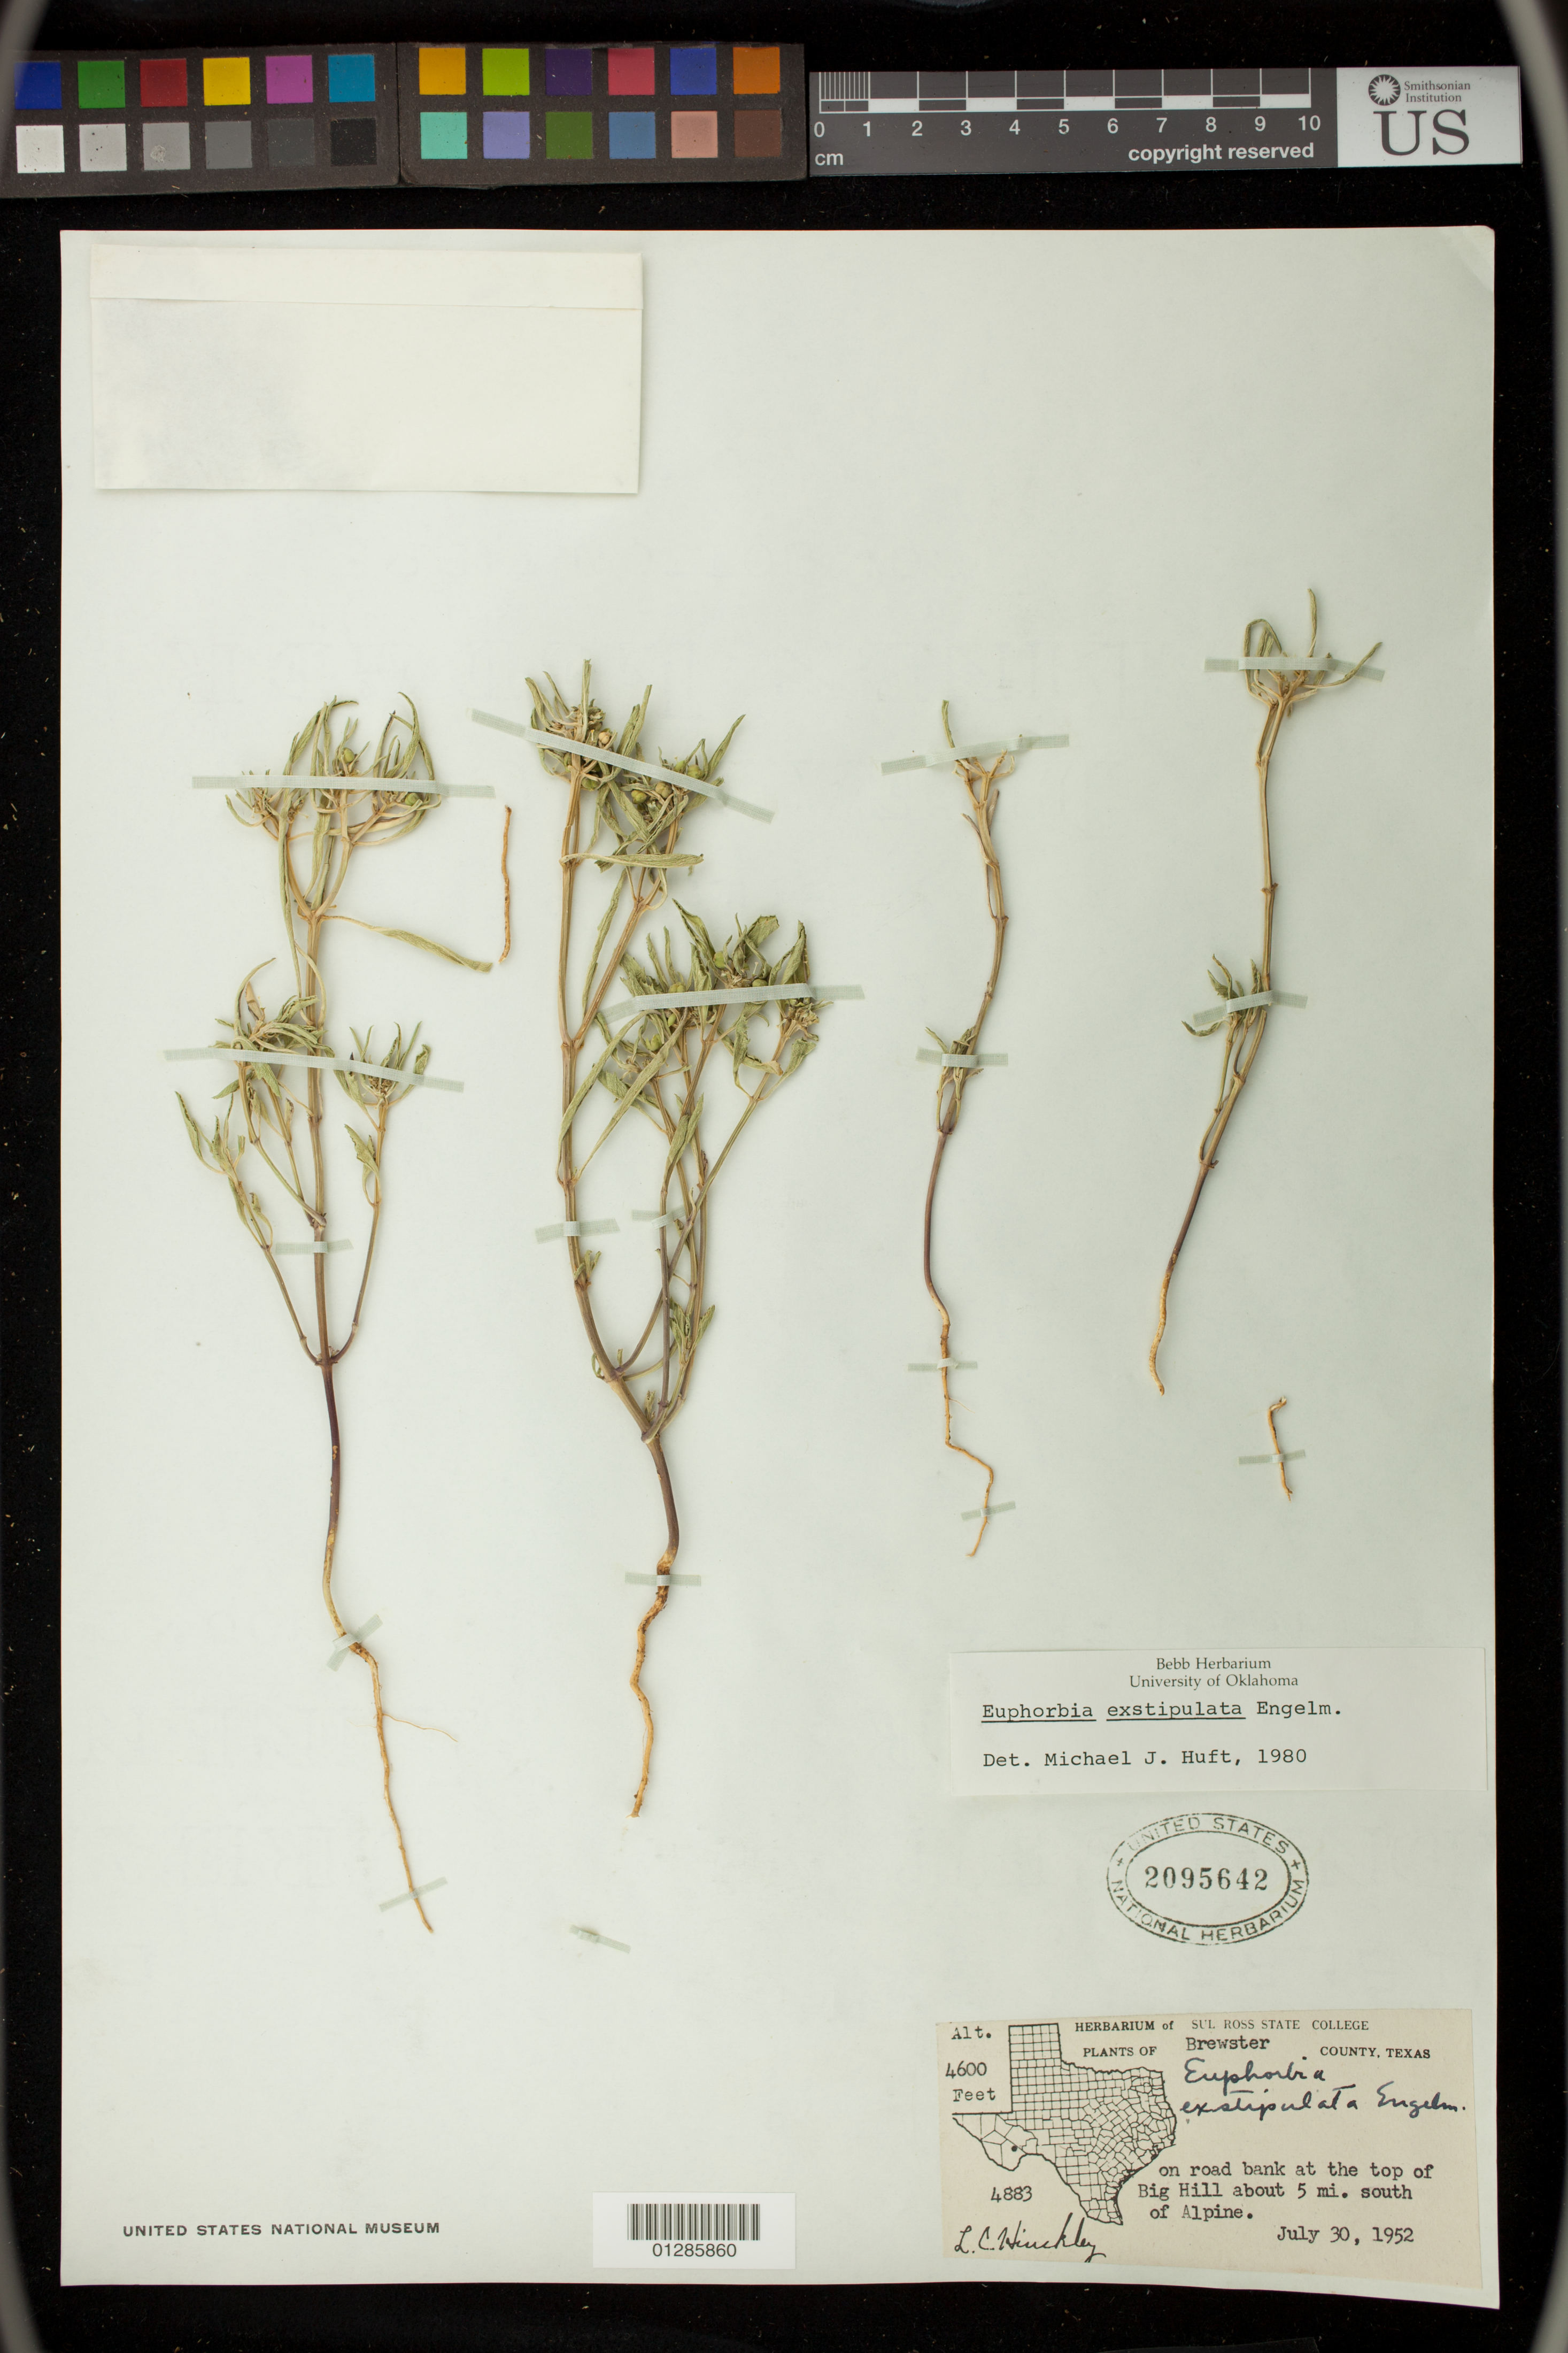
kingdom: Plantae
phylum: Tracheophyta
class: Magnoliopsida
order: Malpighiales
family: Euphorbiaceae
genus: Euphorbia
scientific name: Euphorbia exstipulata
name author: Engelm. in Emory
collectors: L. Hinckley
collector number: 4883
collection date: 1952-07-30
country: United States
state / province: Texas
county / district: Brewster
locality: Road bank at the top of Big Hill about 5 mi. south of Alpine.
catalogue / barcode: US 2095642